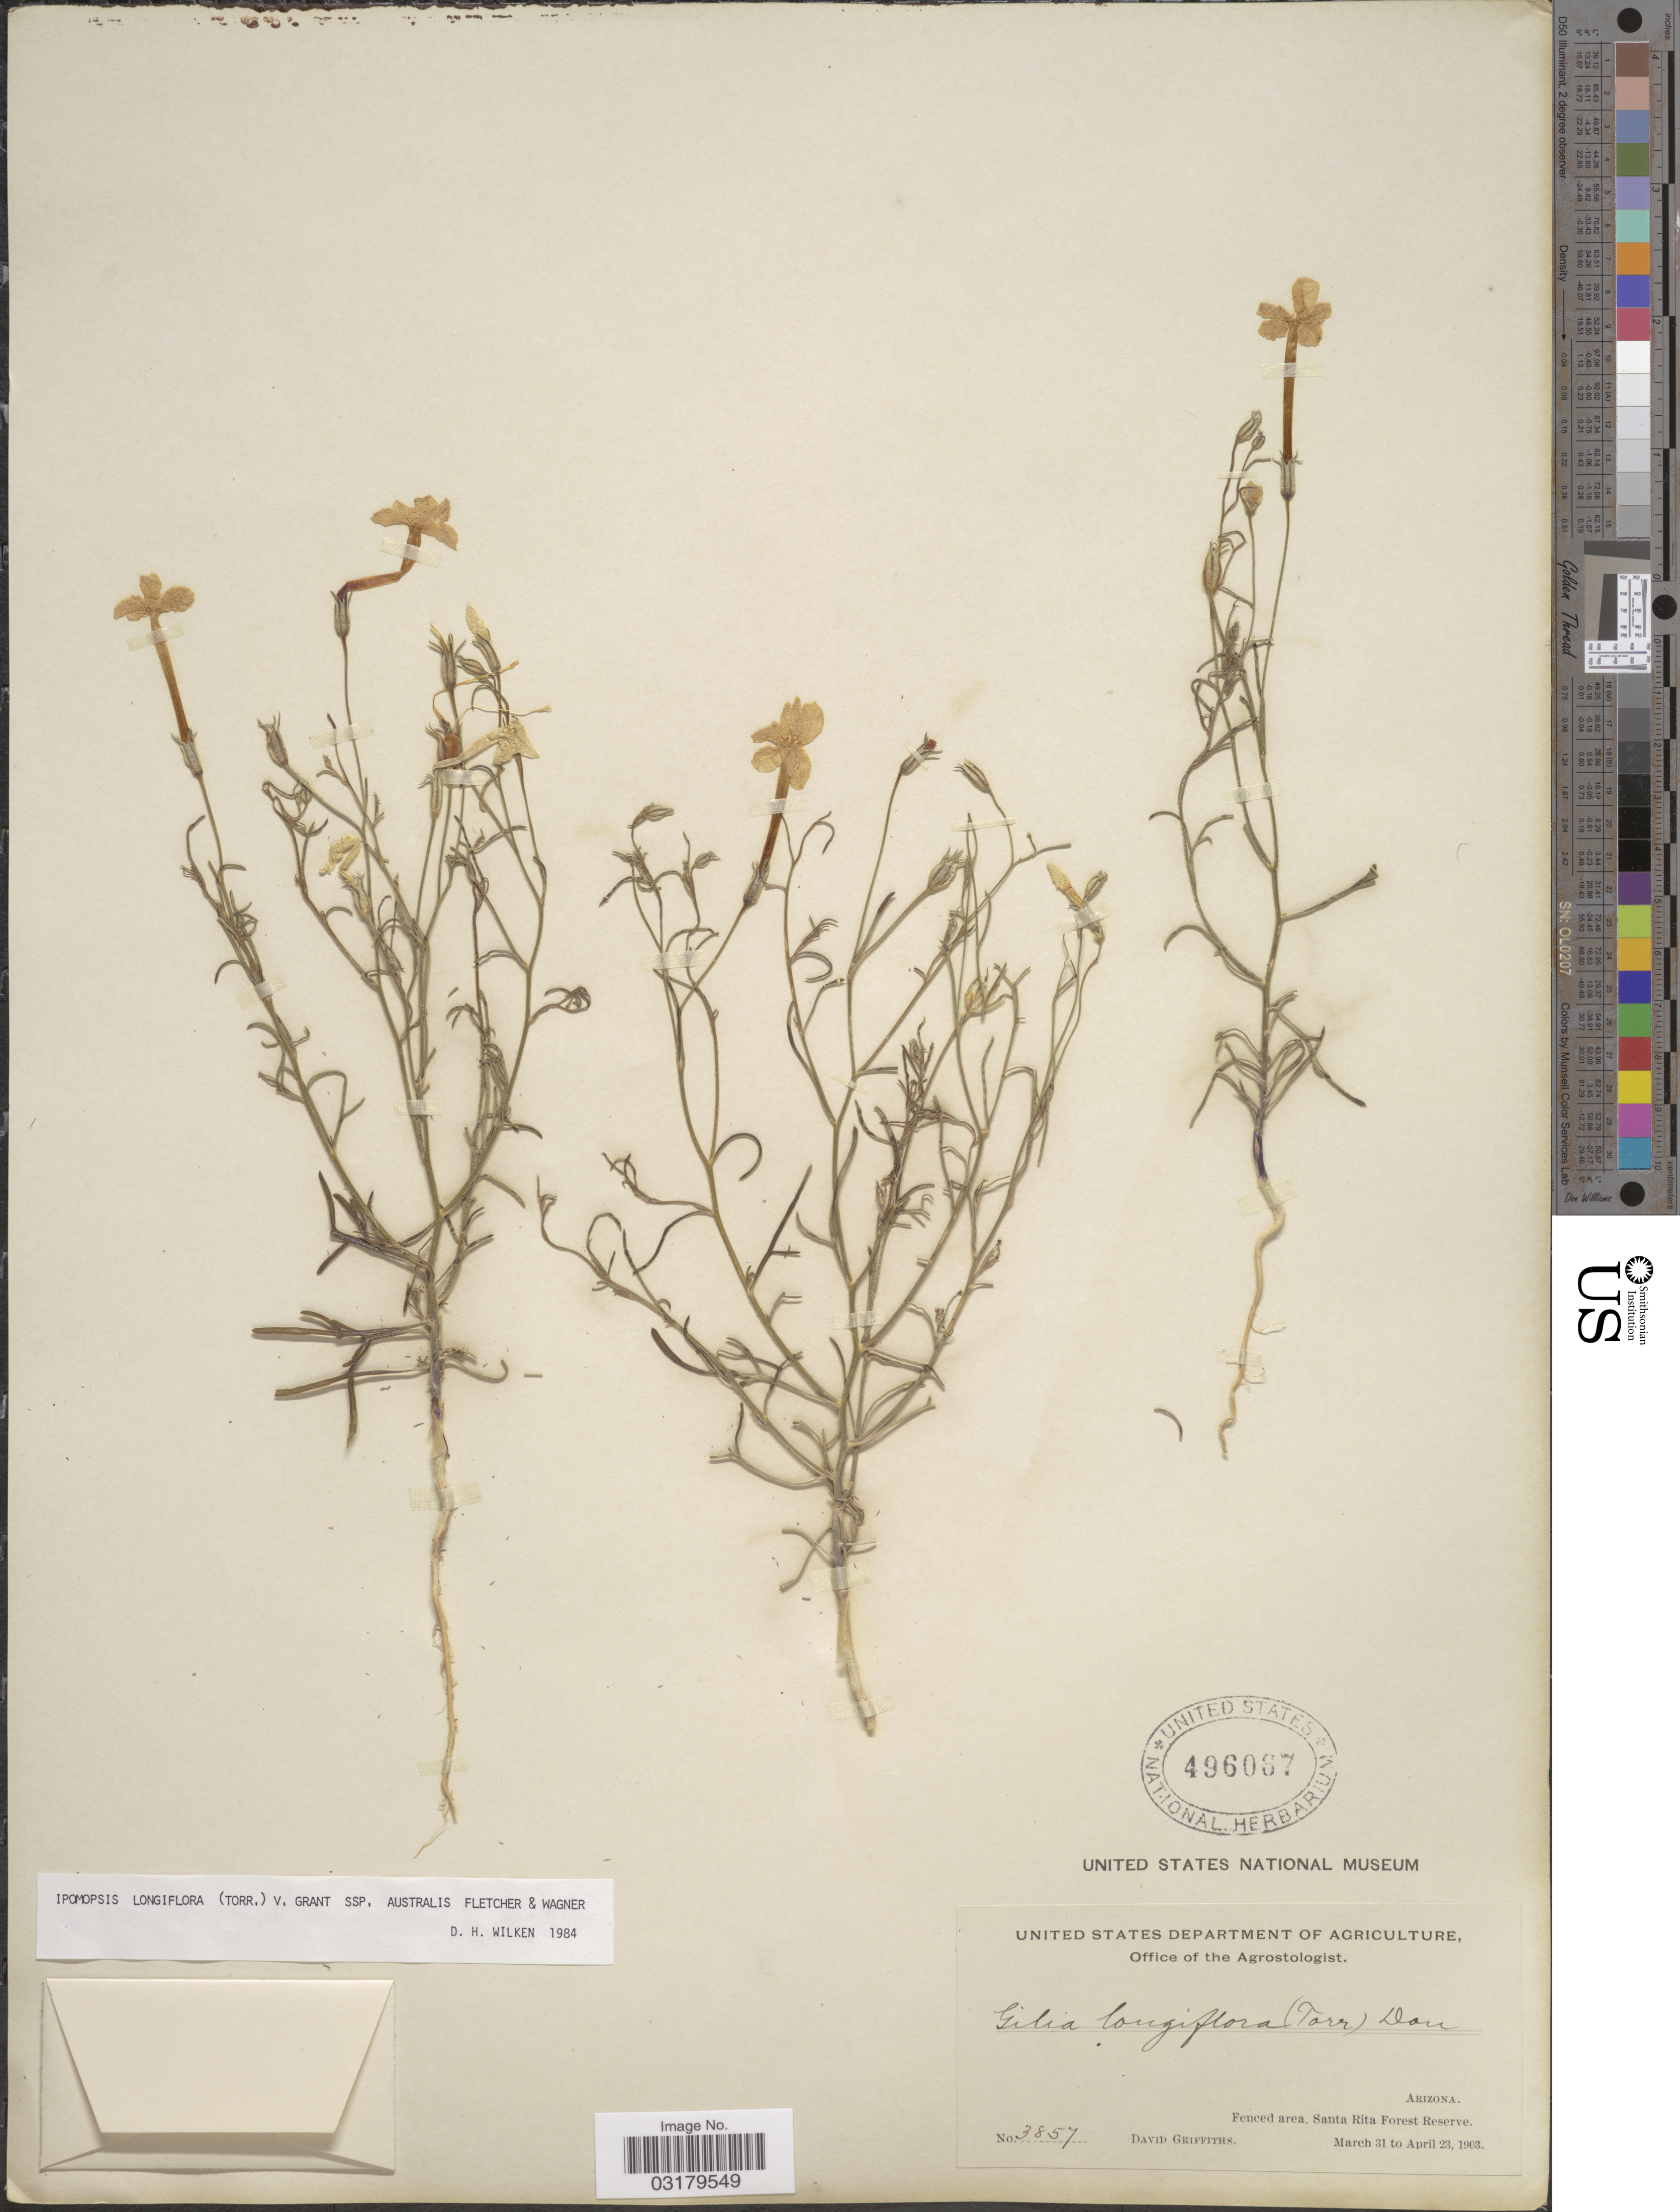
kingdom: Plantae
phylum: Tracheophyta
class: Magnoliopsida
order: Ericales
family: Polemoniaceae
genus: Ipomopsis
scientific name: Ipomopsis longiflora subsp. australis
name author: R.A. Fletcher & W.L. Wagner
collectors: D. Griffiths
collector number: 3857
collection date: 1903-03-31/1903-04-23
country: United States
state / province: Arizona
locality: Fenced area, Santa Rita Forest Reserve.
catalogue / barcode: US 496067